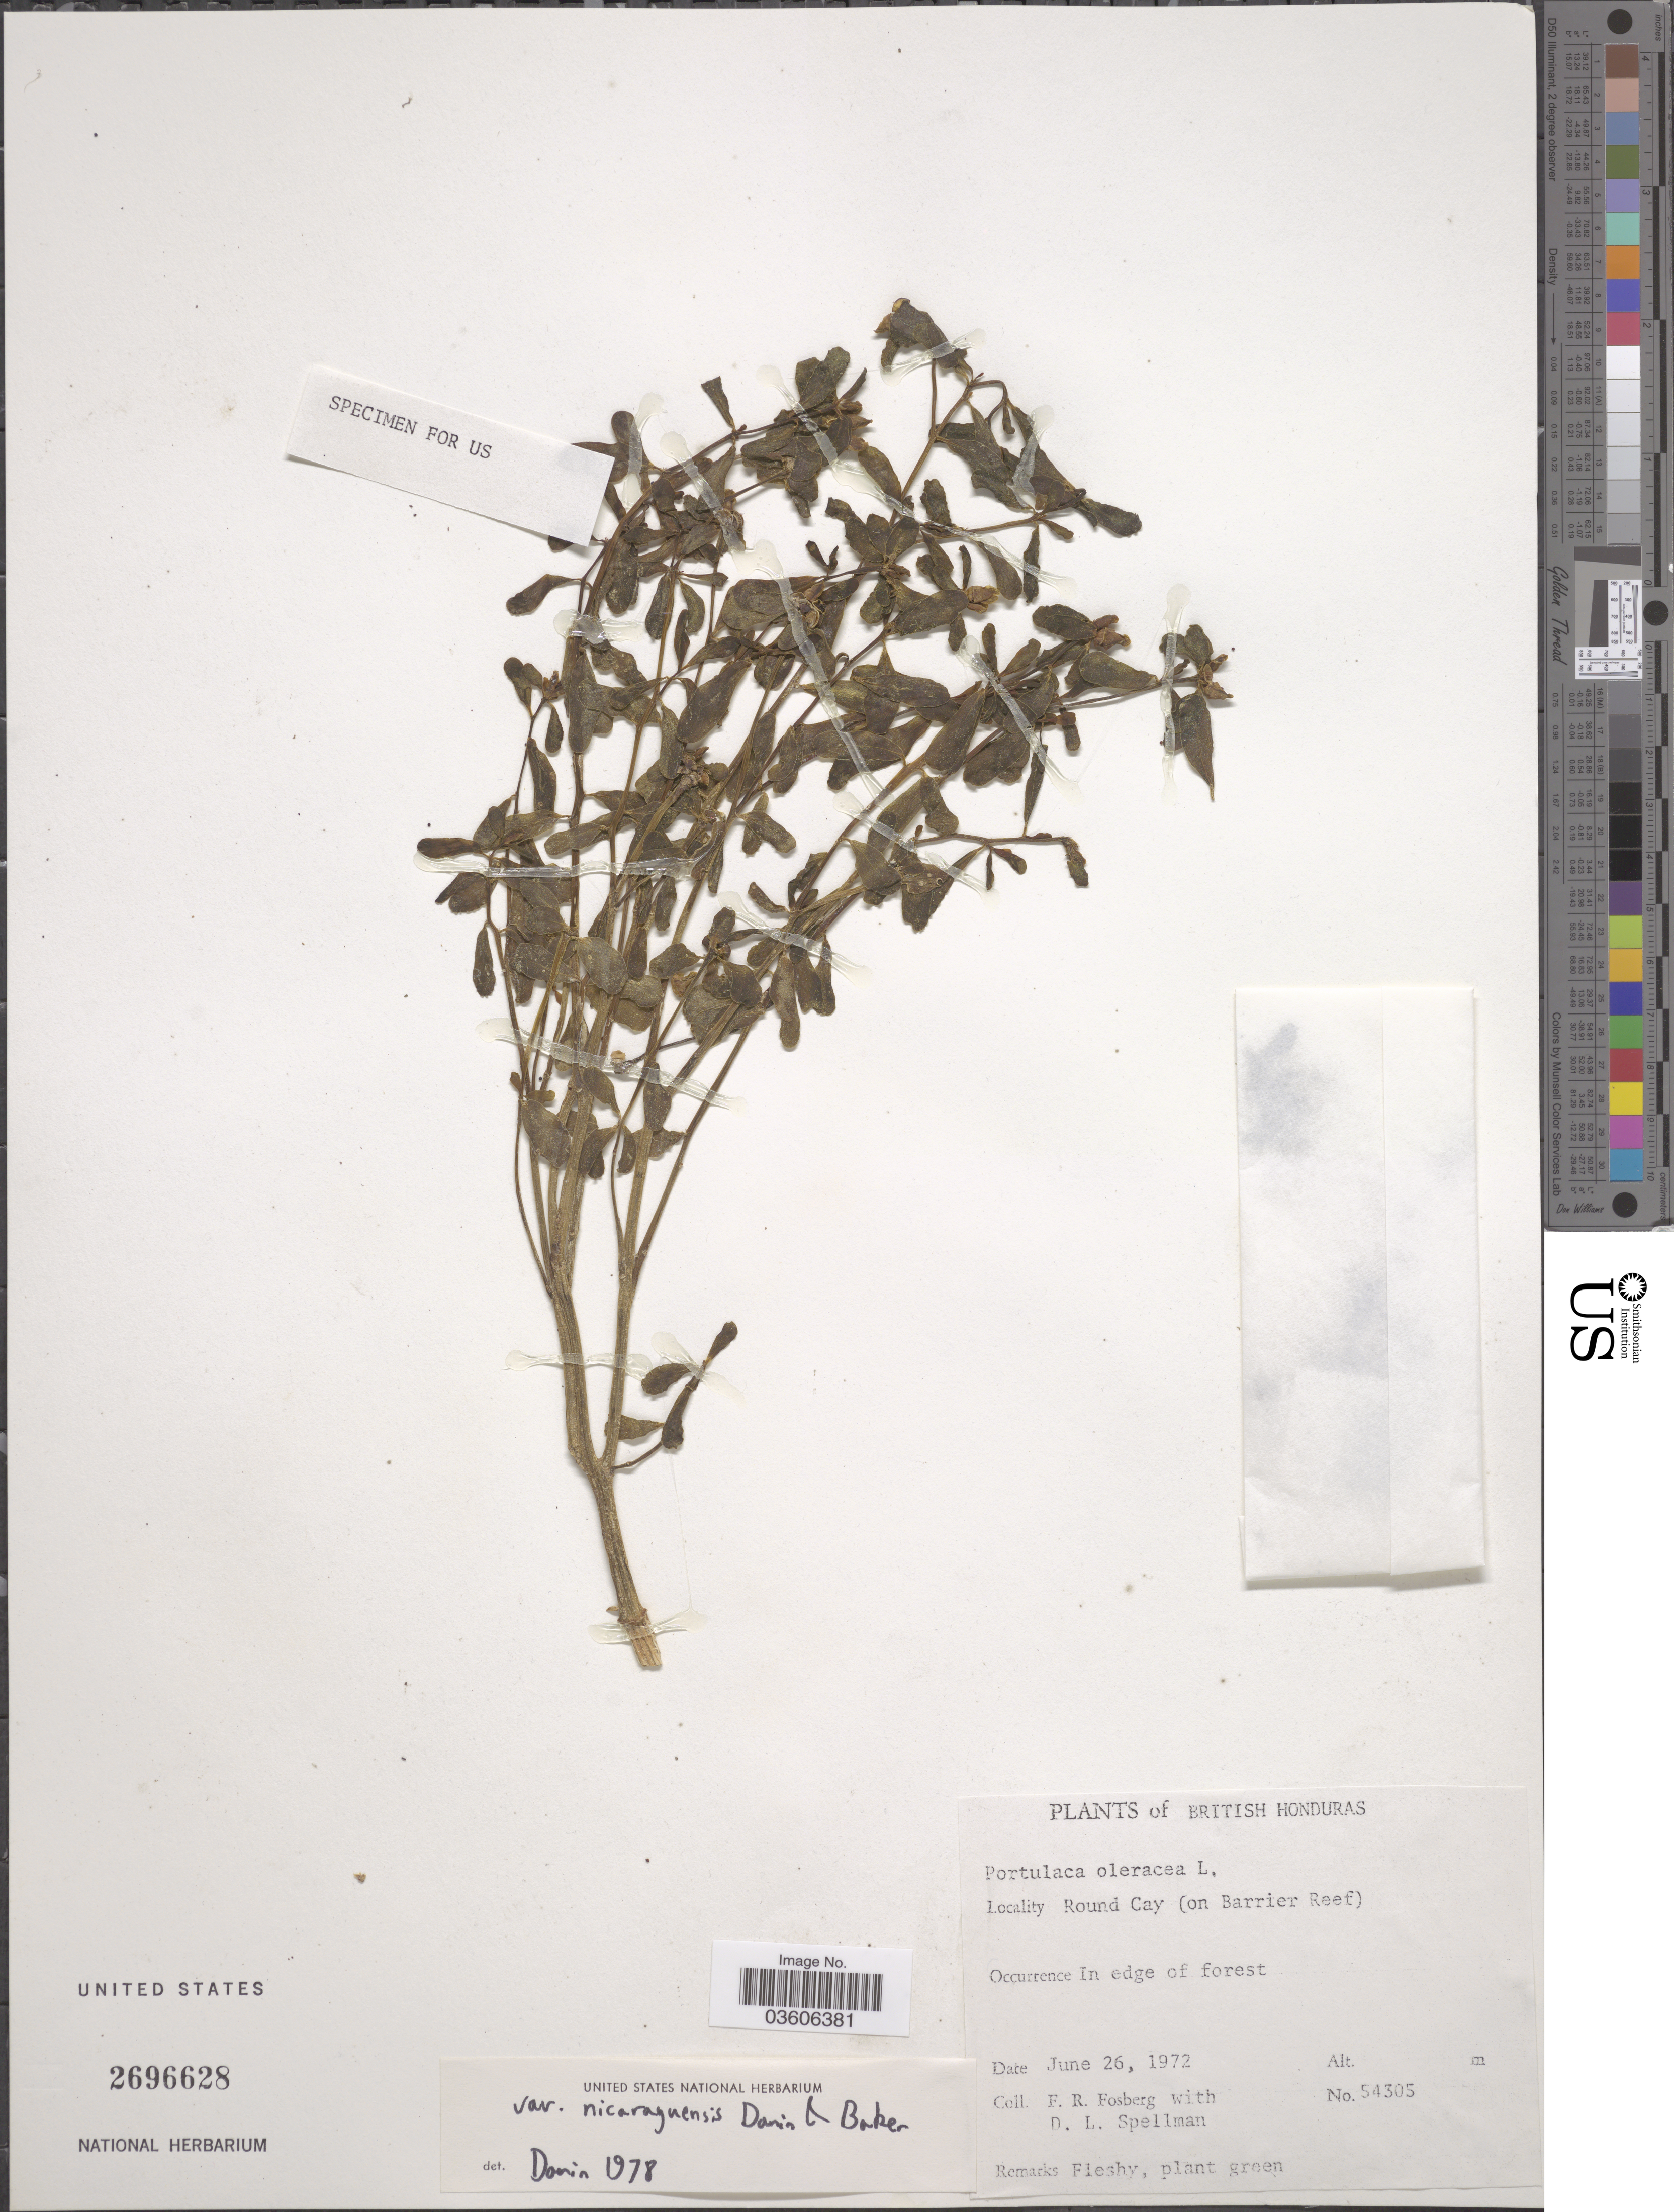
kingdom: Plantae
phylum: Tracheophyta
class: Magnoliopsida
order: Caryophyllales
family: Portulacaceae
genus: Portulaca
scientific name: Portulaca oleracea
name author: L.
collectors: F. R. Fosberg & D. L. Spellman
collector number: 54305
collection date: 1972-06-26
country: Belize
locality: British Honduras. Round Cay (on Barrier Reef).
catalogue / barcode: US 2696628